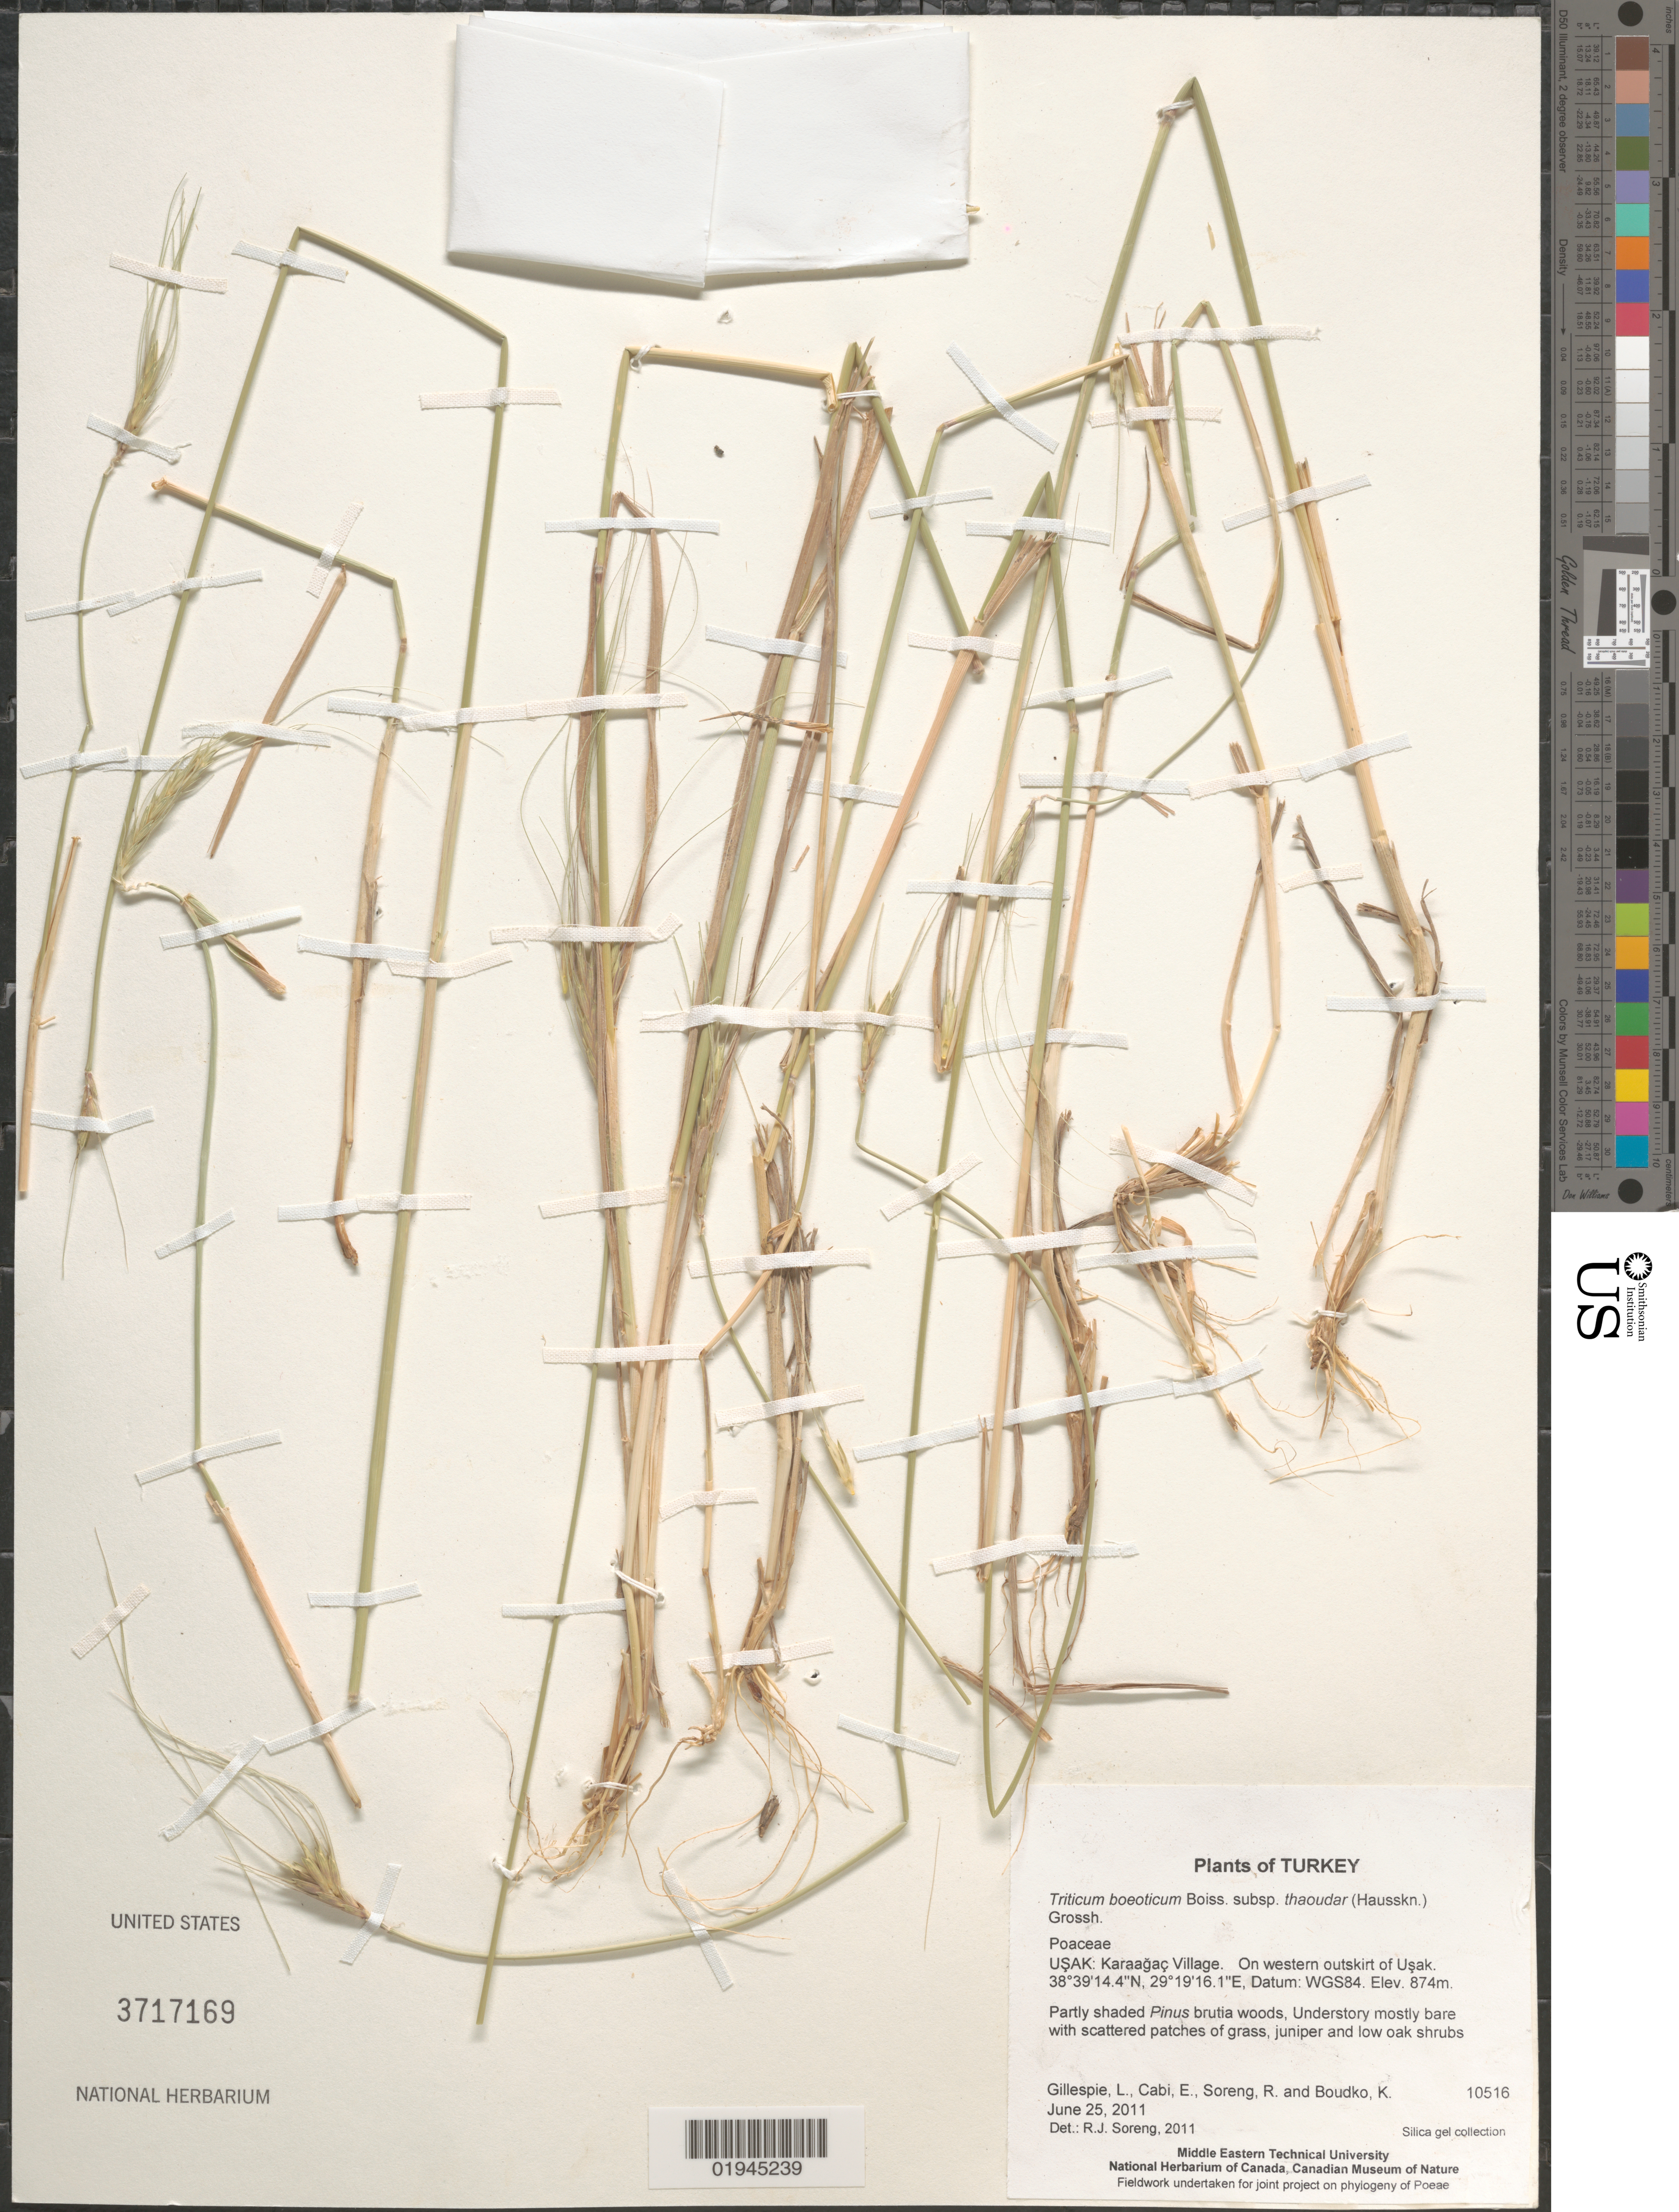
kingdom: Plantae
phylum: Tracheophyta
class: Liliopsida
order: Poales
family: Poaceae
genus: Triticum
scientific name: Triticum boeoticum subsp. thaoudar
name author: (Hausskn.) Grossh.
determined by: Soreng, Robert J., Research Associate (BOT), Smithsonian Institution - National Museum of Natural History (UNITED STATES)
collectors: L. J. Gillespie, E. Cabi, R. J. Soreng & K. Boudko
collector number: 10516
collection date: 2011-06-25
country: Turkey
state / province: Usak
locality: Karaagaç Village. On western outskirt of Usak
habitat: Partly shaded Pinus brutia woods, Understory mostly bare with scattered patches of grass, juniper and low oak shrubs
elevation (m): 874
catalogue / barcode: US 3717160